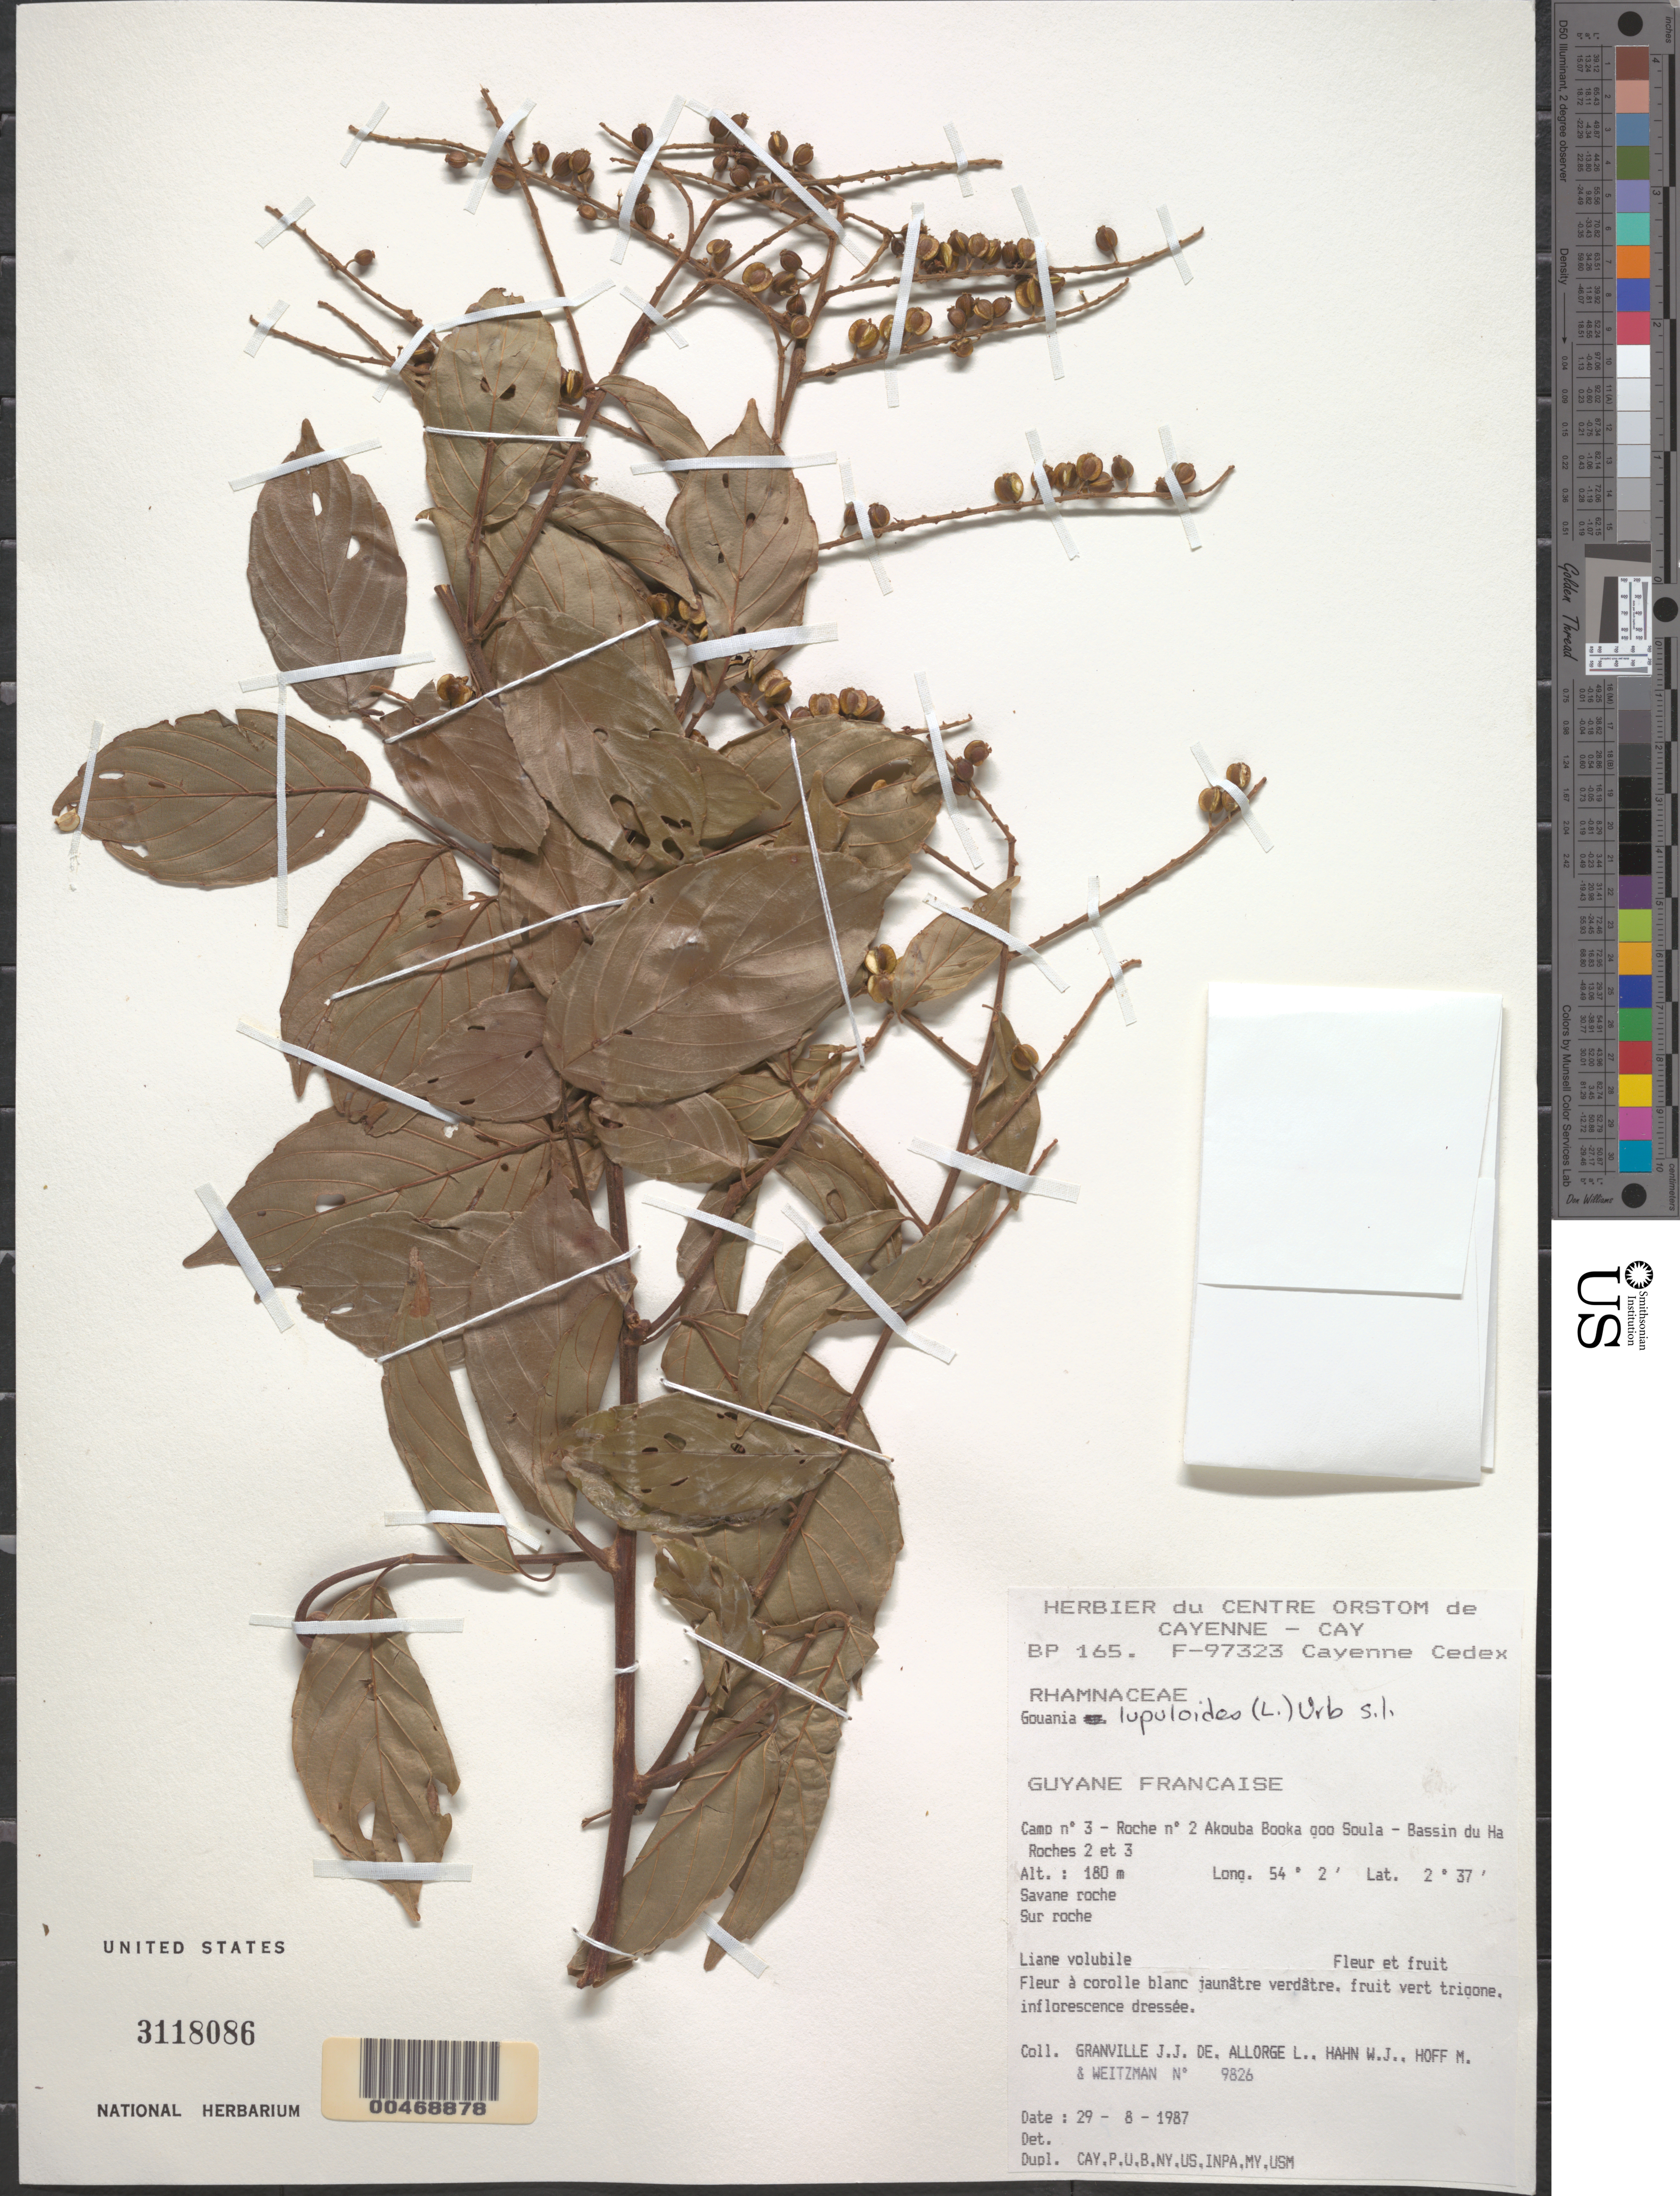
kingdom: Plantae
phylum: Tracheophyta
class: Magnoliopsida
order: Rosales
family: Rhamnaceae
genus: Gouania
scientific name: Gouania blanchetiana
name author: Miq.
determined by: Figueira, Mauricio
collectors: J.-J. de Granville, L. Allorge, W. J. Hahn, M. Hoff & A. L. Weitzman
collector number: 9826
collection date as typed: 29-Aug-87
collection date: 1987-08-29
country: French Guiana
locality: Akouba Booka goo Soula, Camp #3, Roche no. 2, Bassin du Haut-Marouini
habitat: Savanna rocks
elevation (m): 180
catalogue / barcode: US 3118086